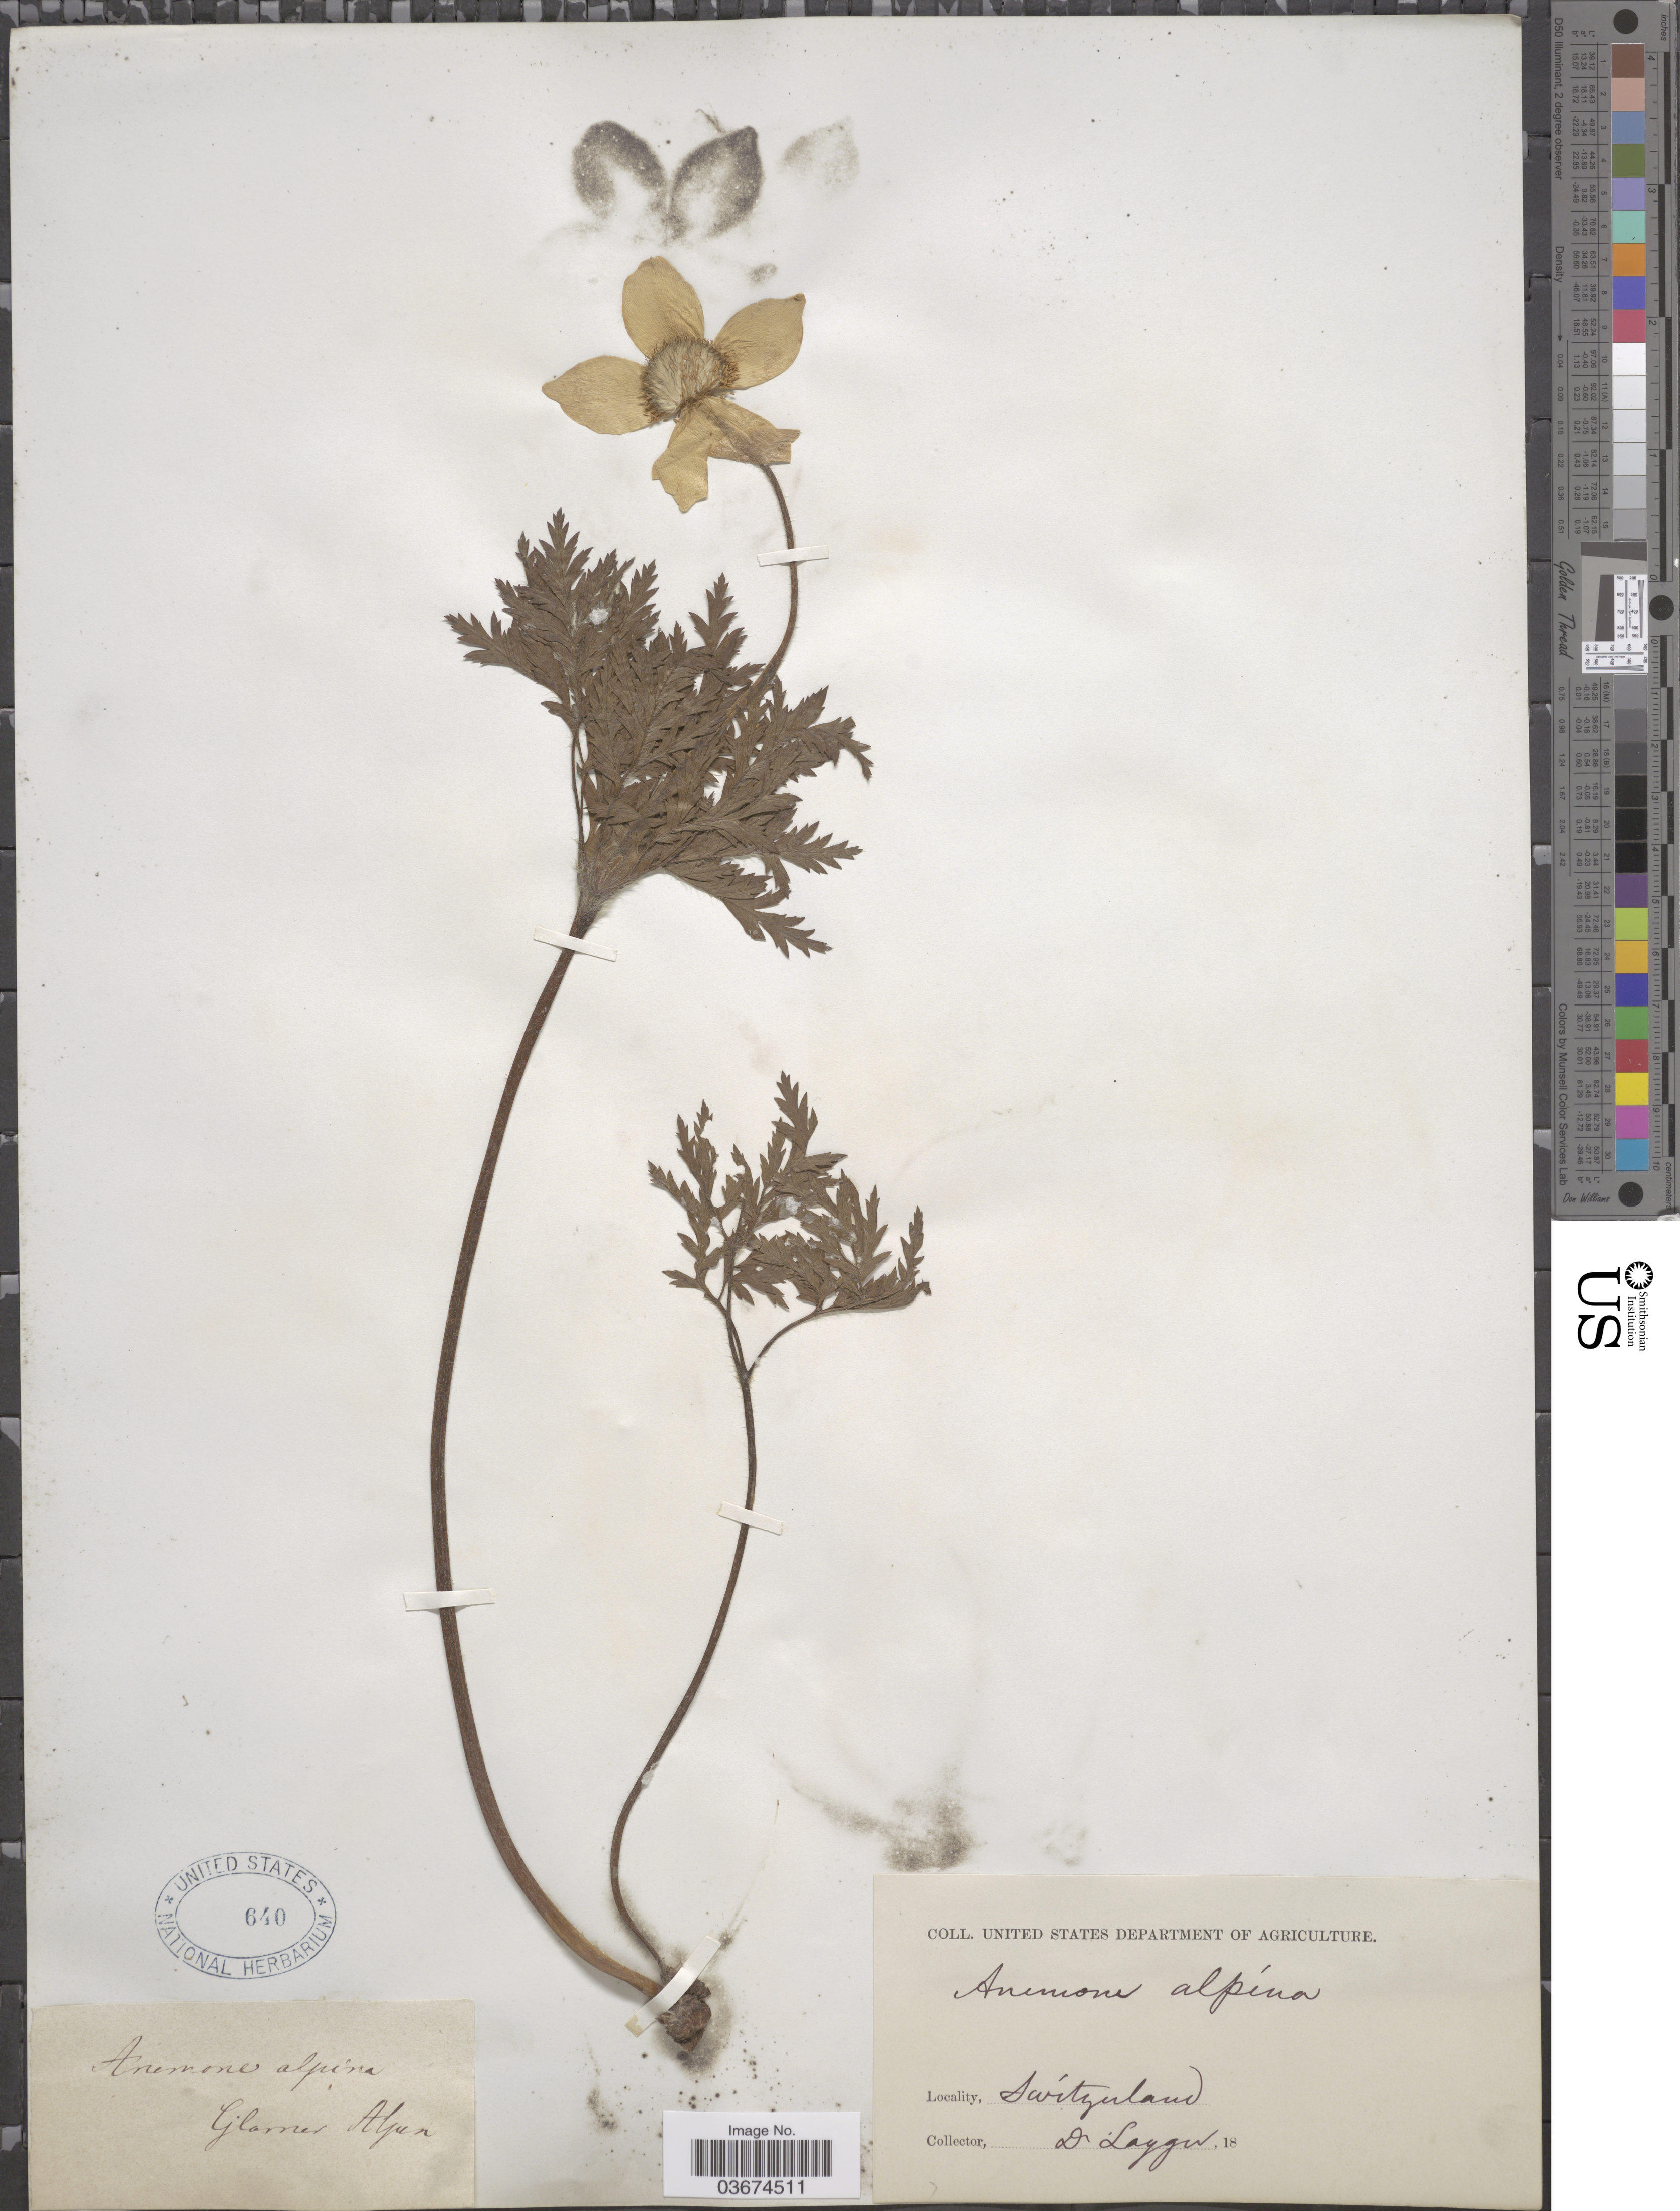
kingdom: Plantae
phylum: Tracheophyta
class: Magnoliopsida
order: Ranunculales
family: Ranunculaceae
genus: Pulsatilla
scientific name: Pulsatilla alpina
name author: Delarbre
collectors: F. J. Lagger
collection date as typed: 18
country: Switzerland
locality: Glarner Alpen.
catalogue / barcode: US 640